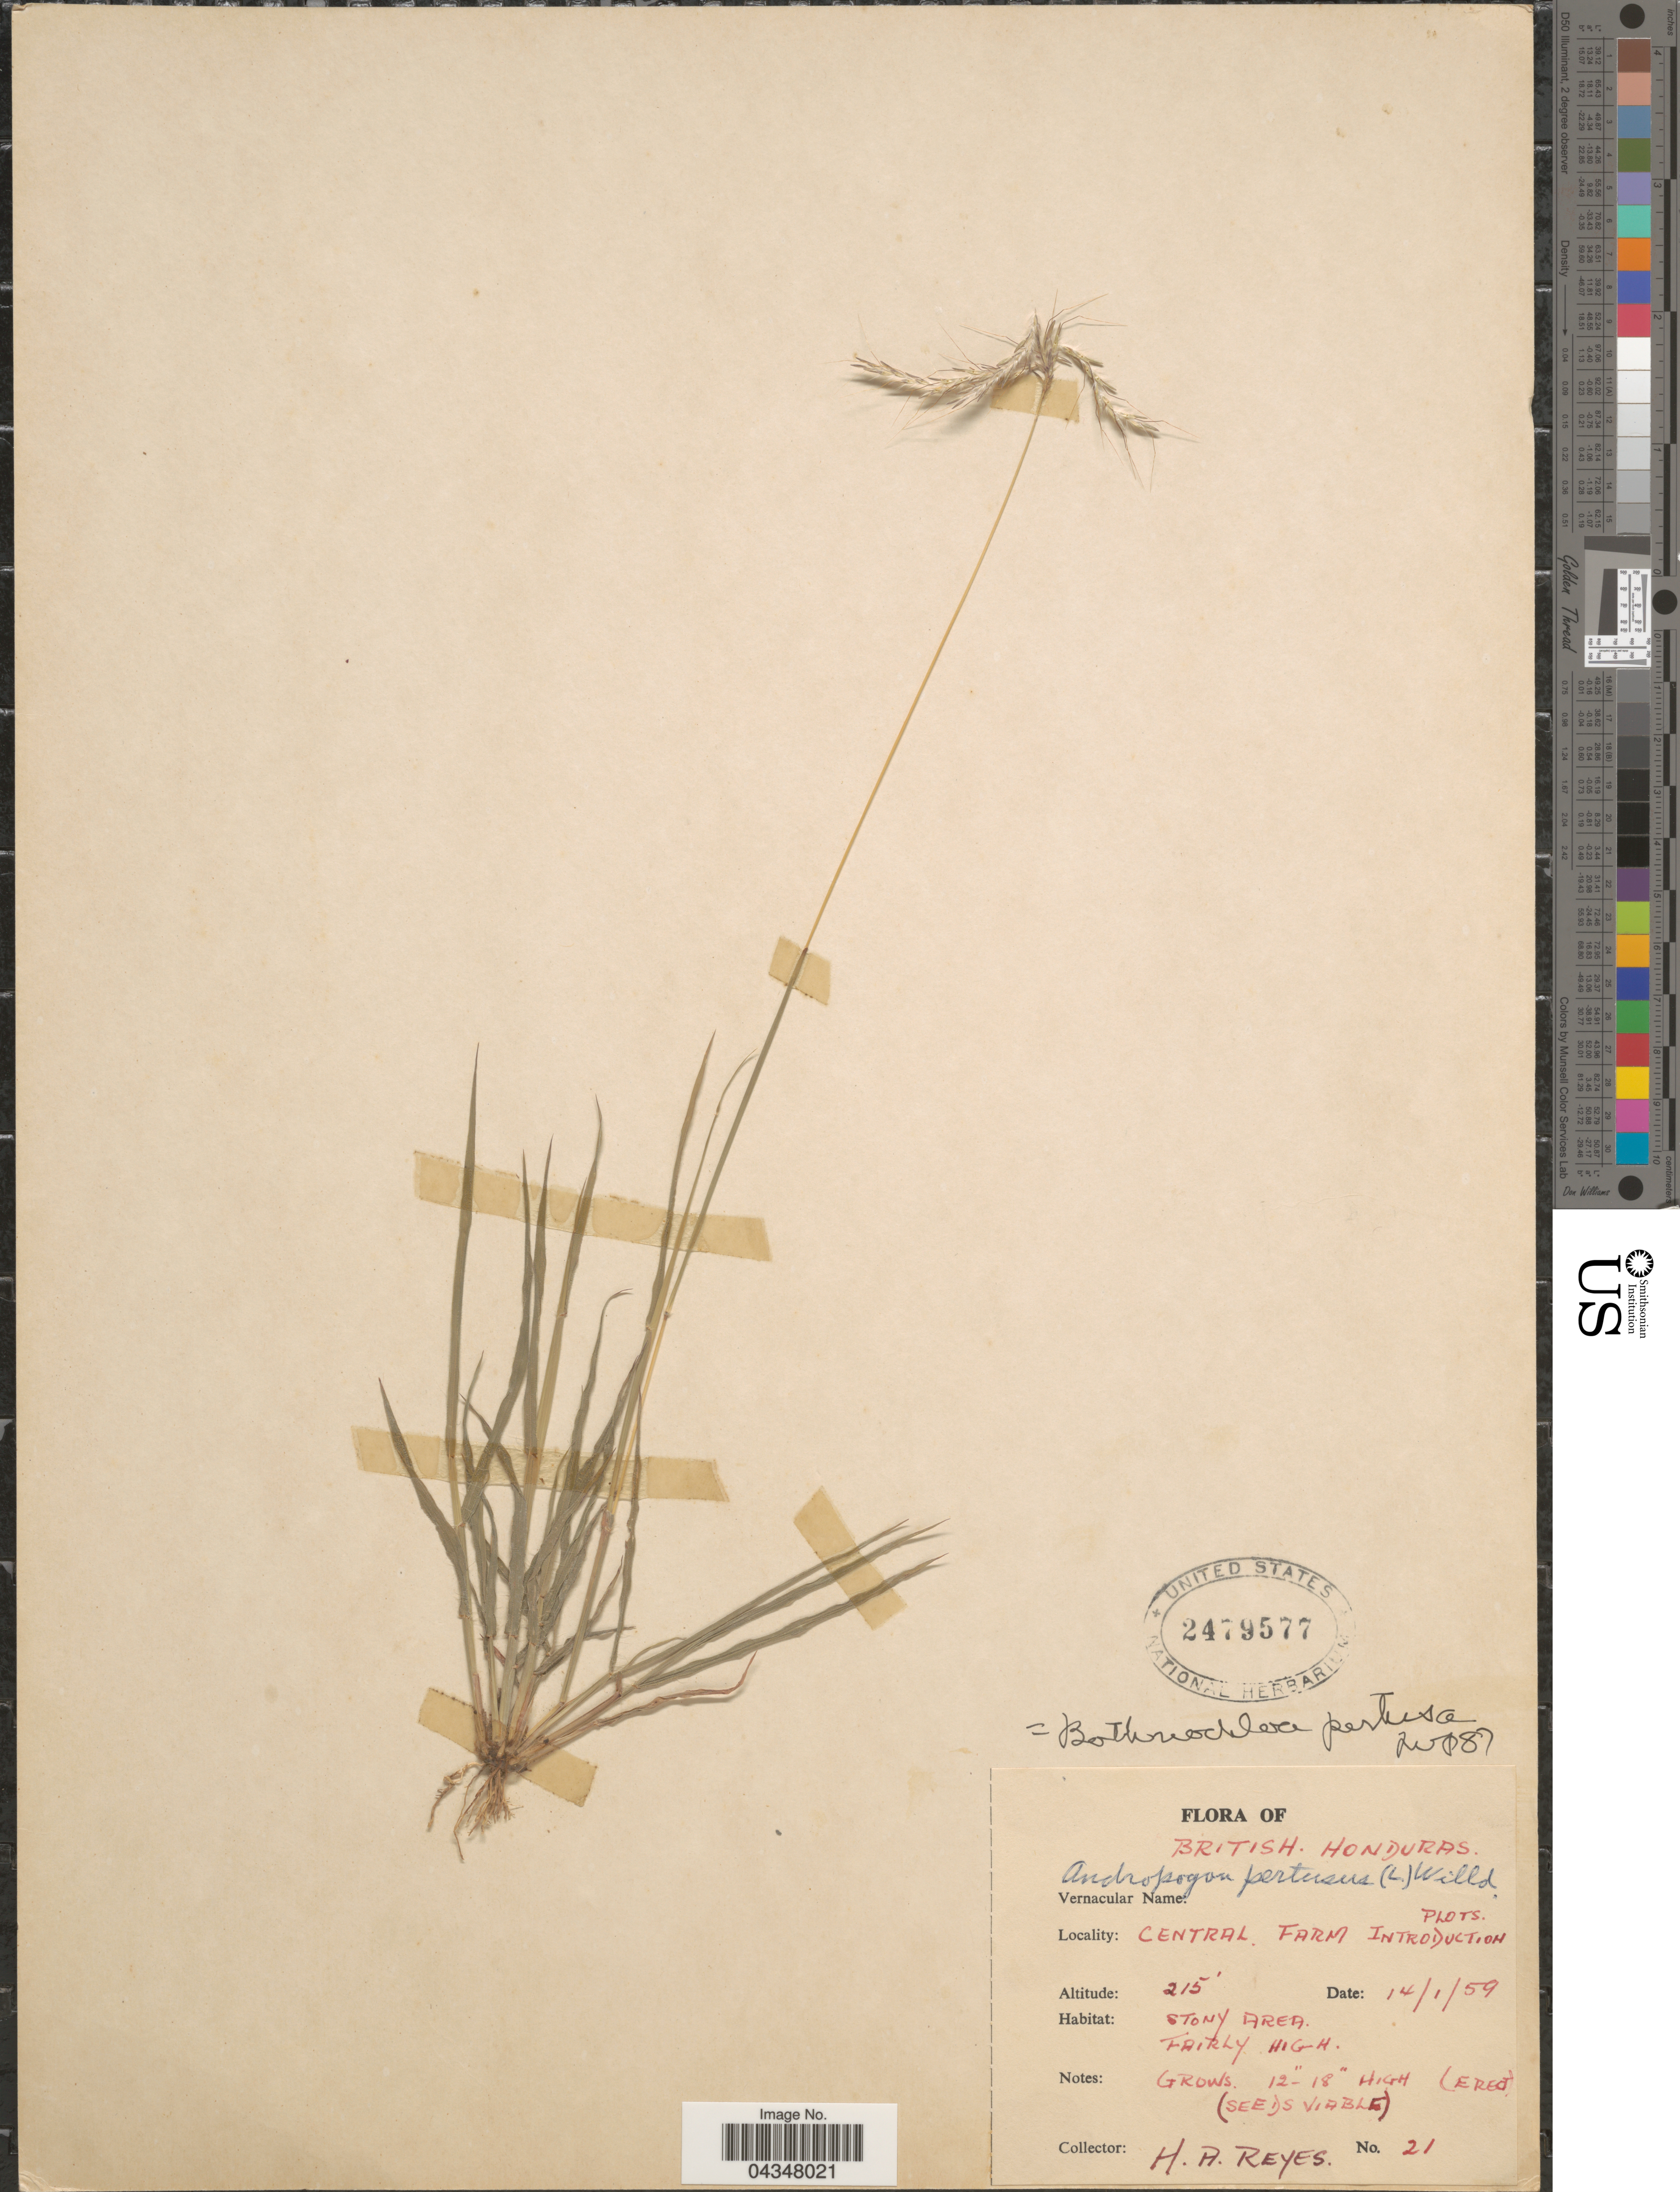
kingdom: Plantae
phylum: Tracheophyta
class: Liliopsida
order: Poales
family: Poaceae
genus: Bothriochloa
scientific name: Bothriochloa pertusa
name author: (L.) A. Camus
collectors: H. Reyes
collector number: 21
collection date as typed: Transcribed d/m/y: 14/1/59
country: Belize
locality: British Honduras. Central Farm Introduction Plots.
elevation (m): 66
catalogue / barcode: US 2479577